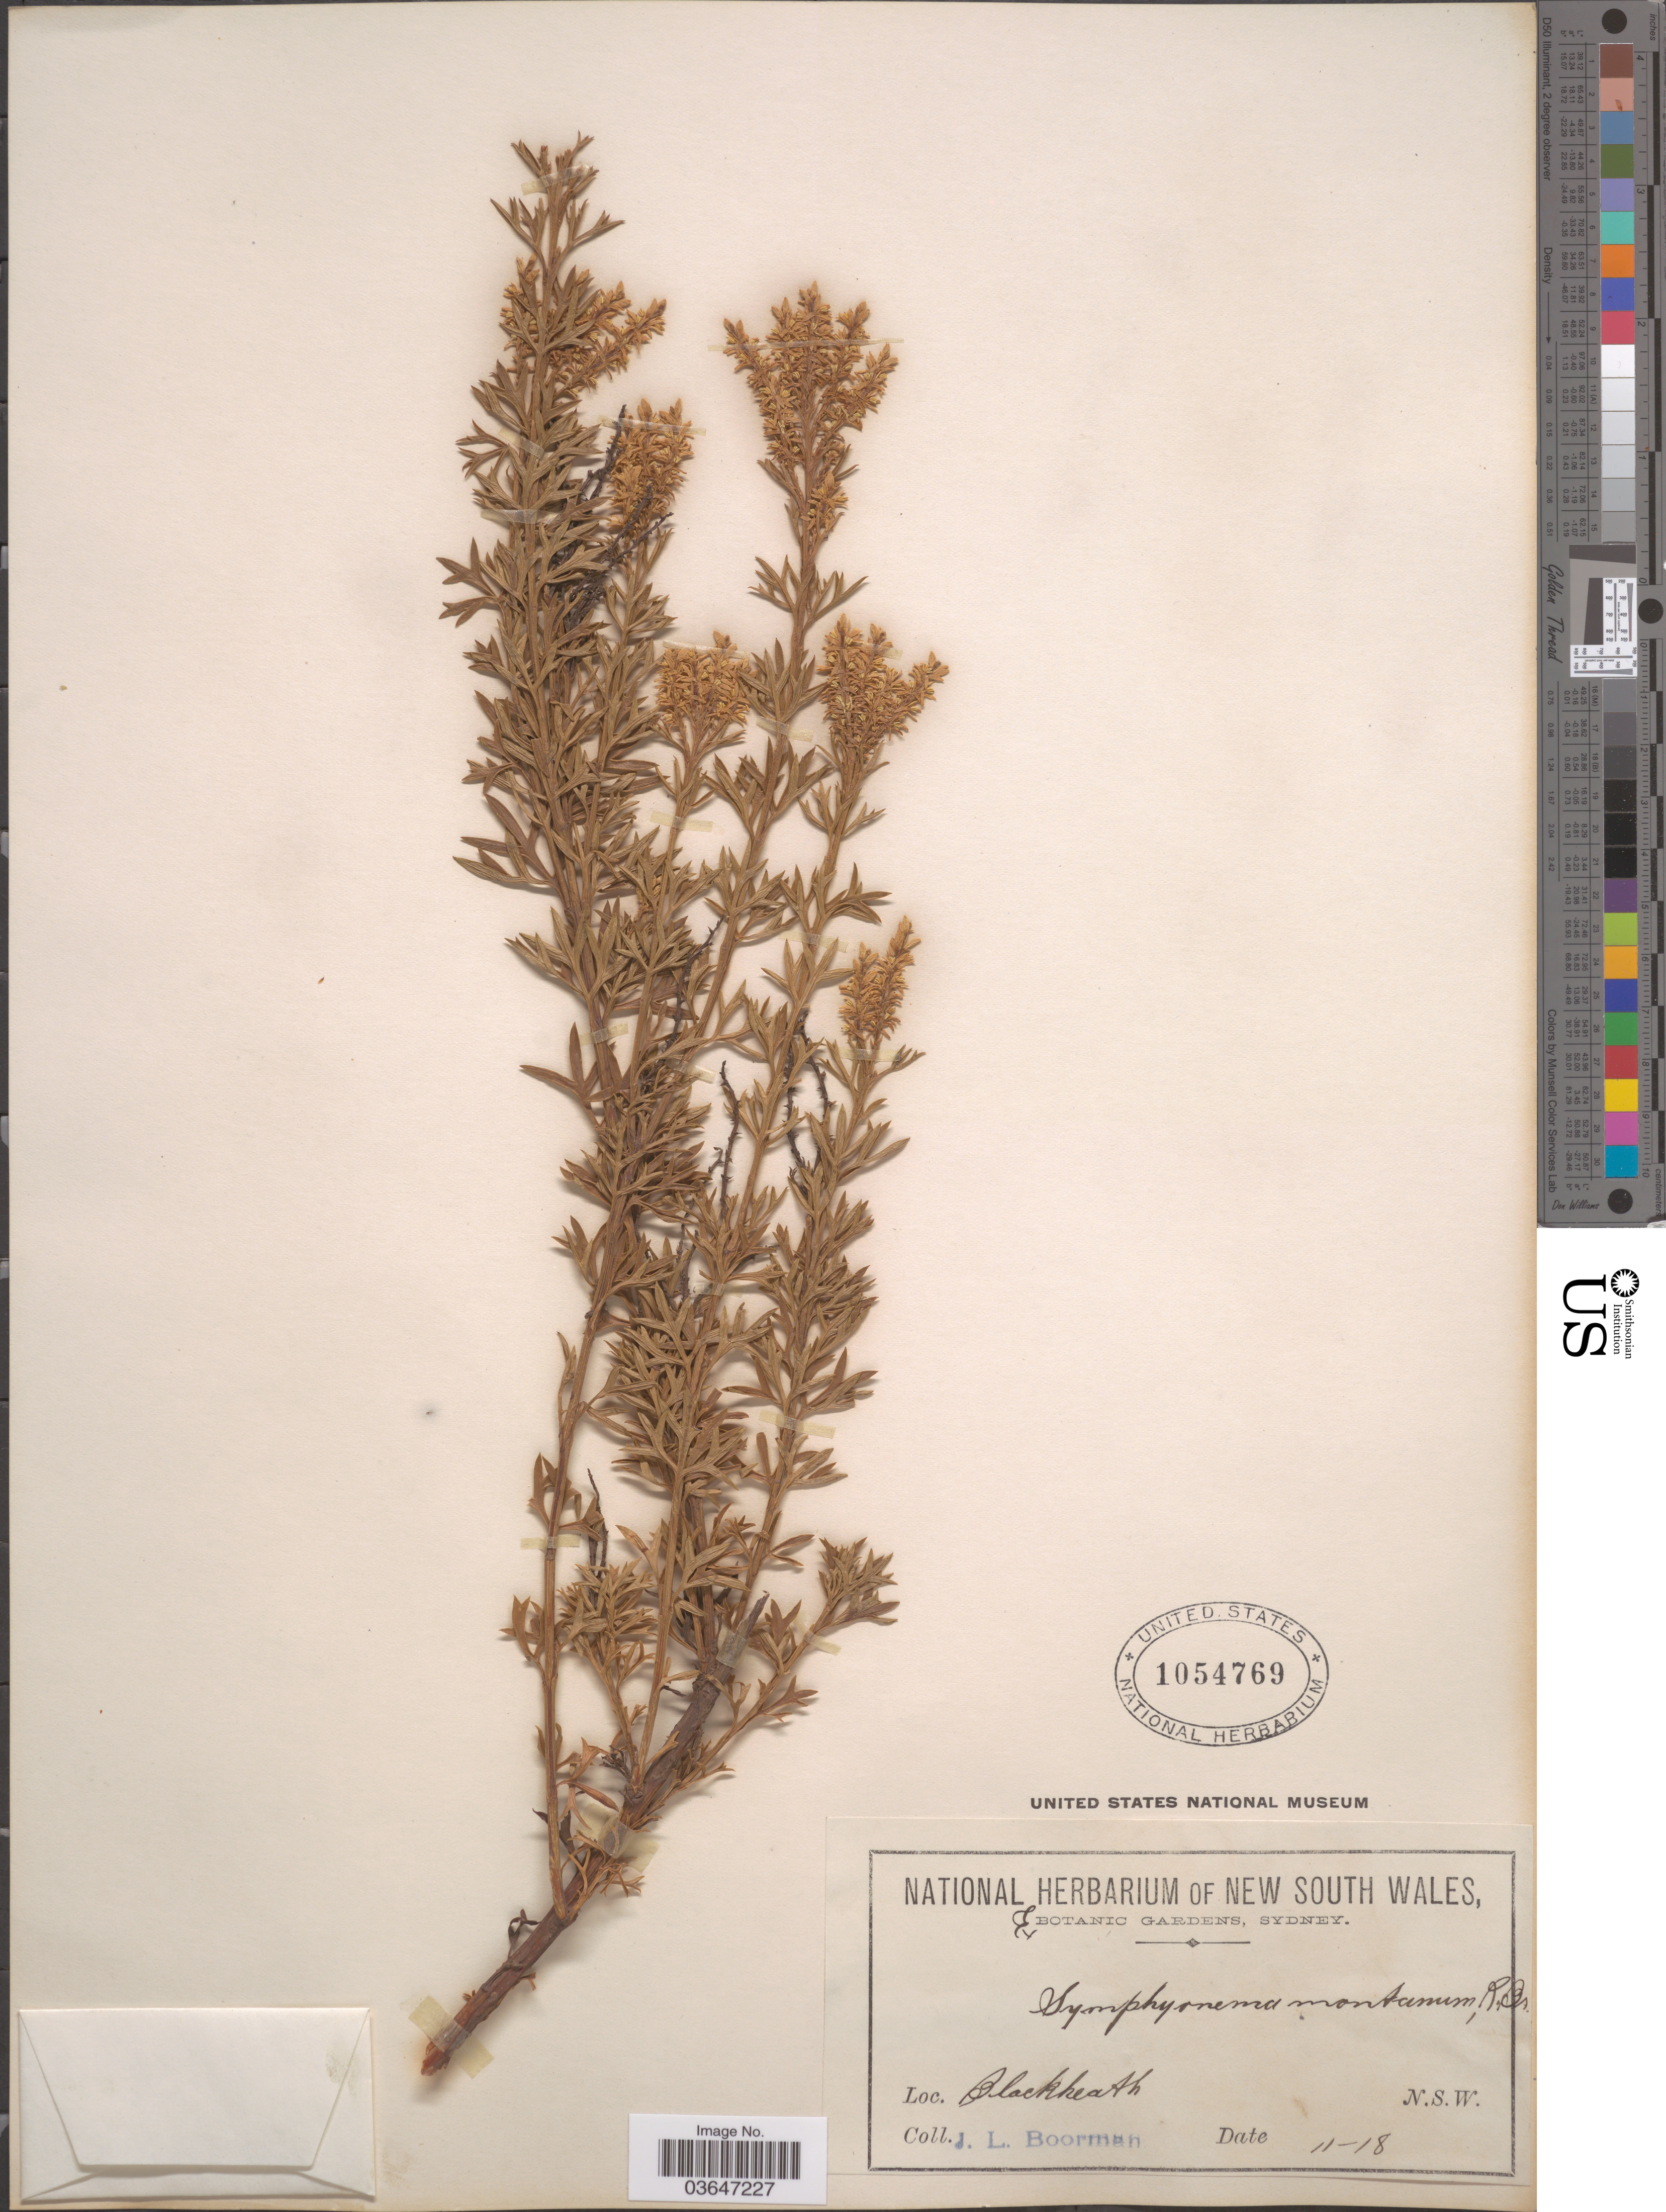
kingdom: Plantae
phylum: Tracheophyta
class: Magnoliopsida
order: Proteales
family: Proteaceae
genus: Symphyonema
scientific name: Symphyonema montanum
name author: R. Br.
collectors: J. Boorman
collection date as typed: Transcribed d/m/y: /11/18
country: Australia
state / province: New South Wales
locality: Blackheath.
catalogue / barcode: US 1054769